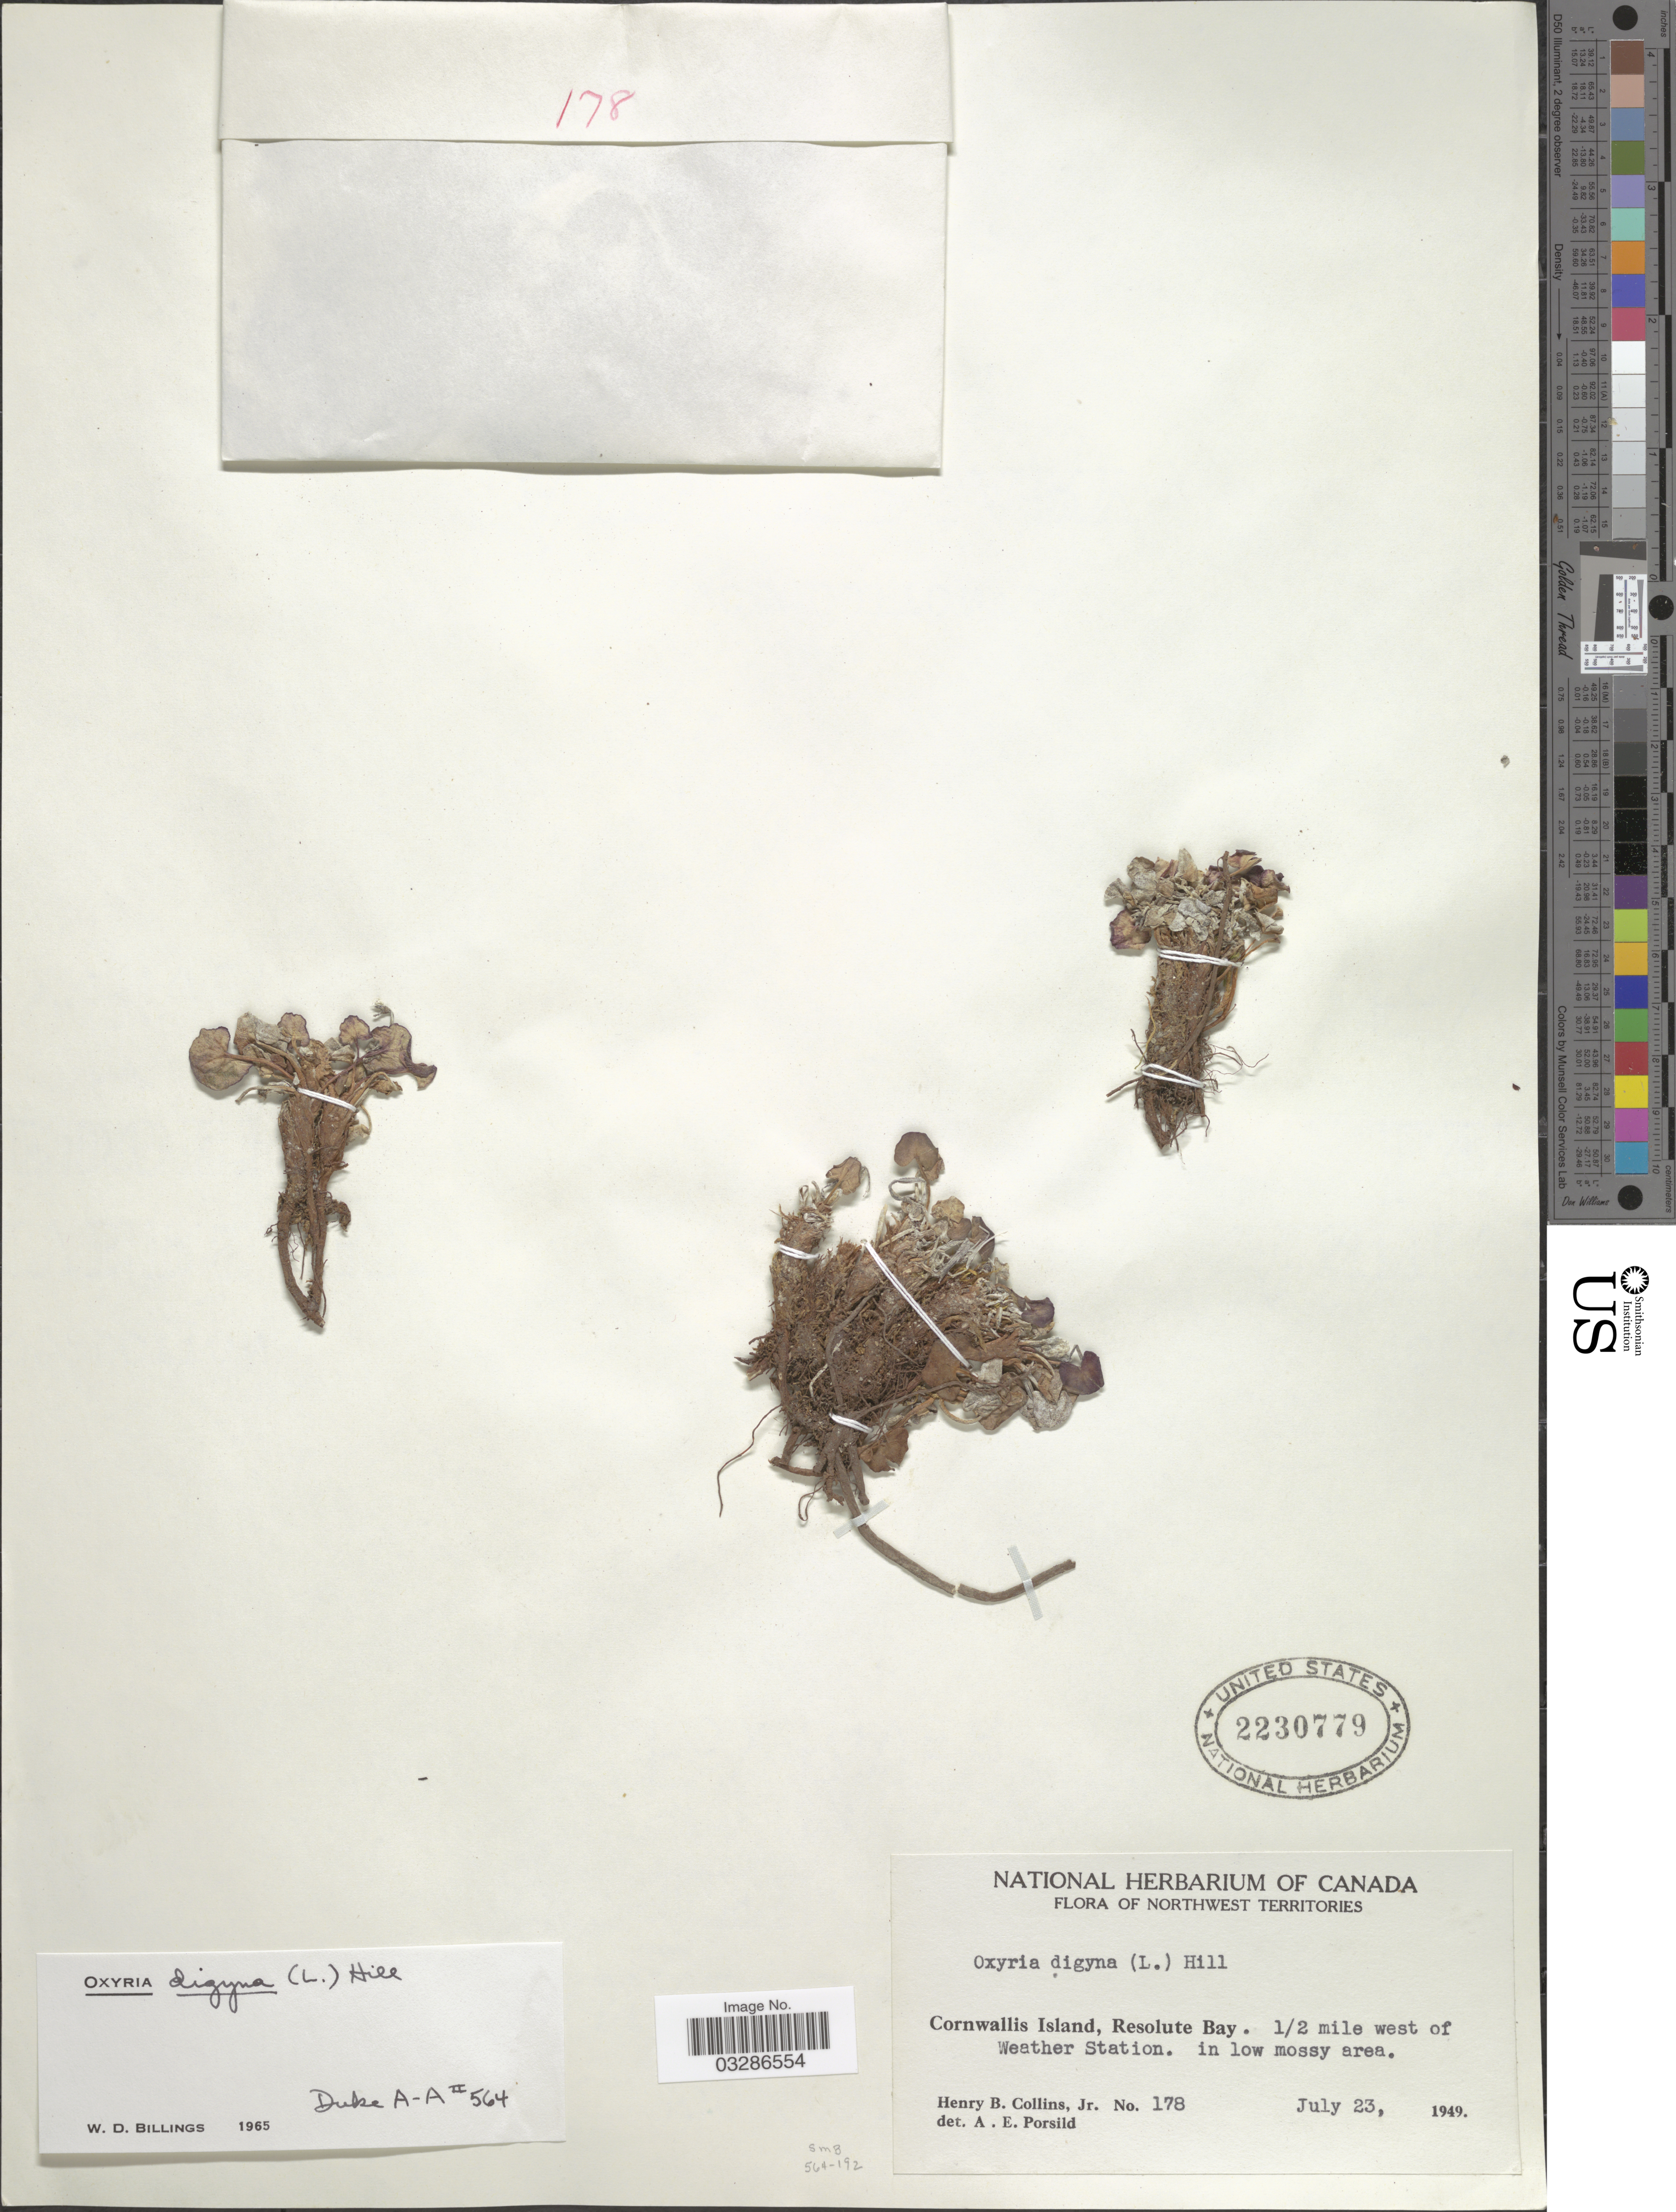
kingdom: Plantae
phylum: Tracheophyta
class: Magnoliopsida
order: Caryophyllales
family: Polygonaceae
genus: Oxyria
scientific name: Oxyria digyna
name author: (L.) Hill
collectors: H. Collins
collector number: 178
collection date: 1949-07-23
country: Canada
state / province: Northwest Territories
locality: Cornwallis Island, Resolute Bay. ½ mile west of Weather Station.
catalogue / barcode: US 2230779